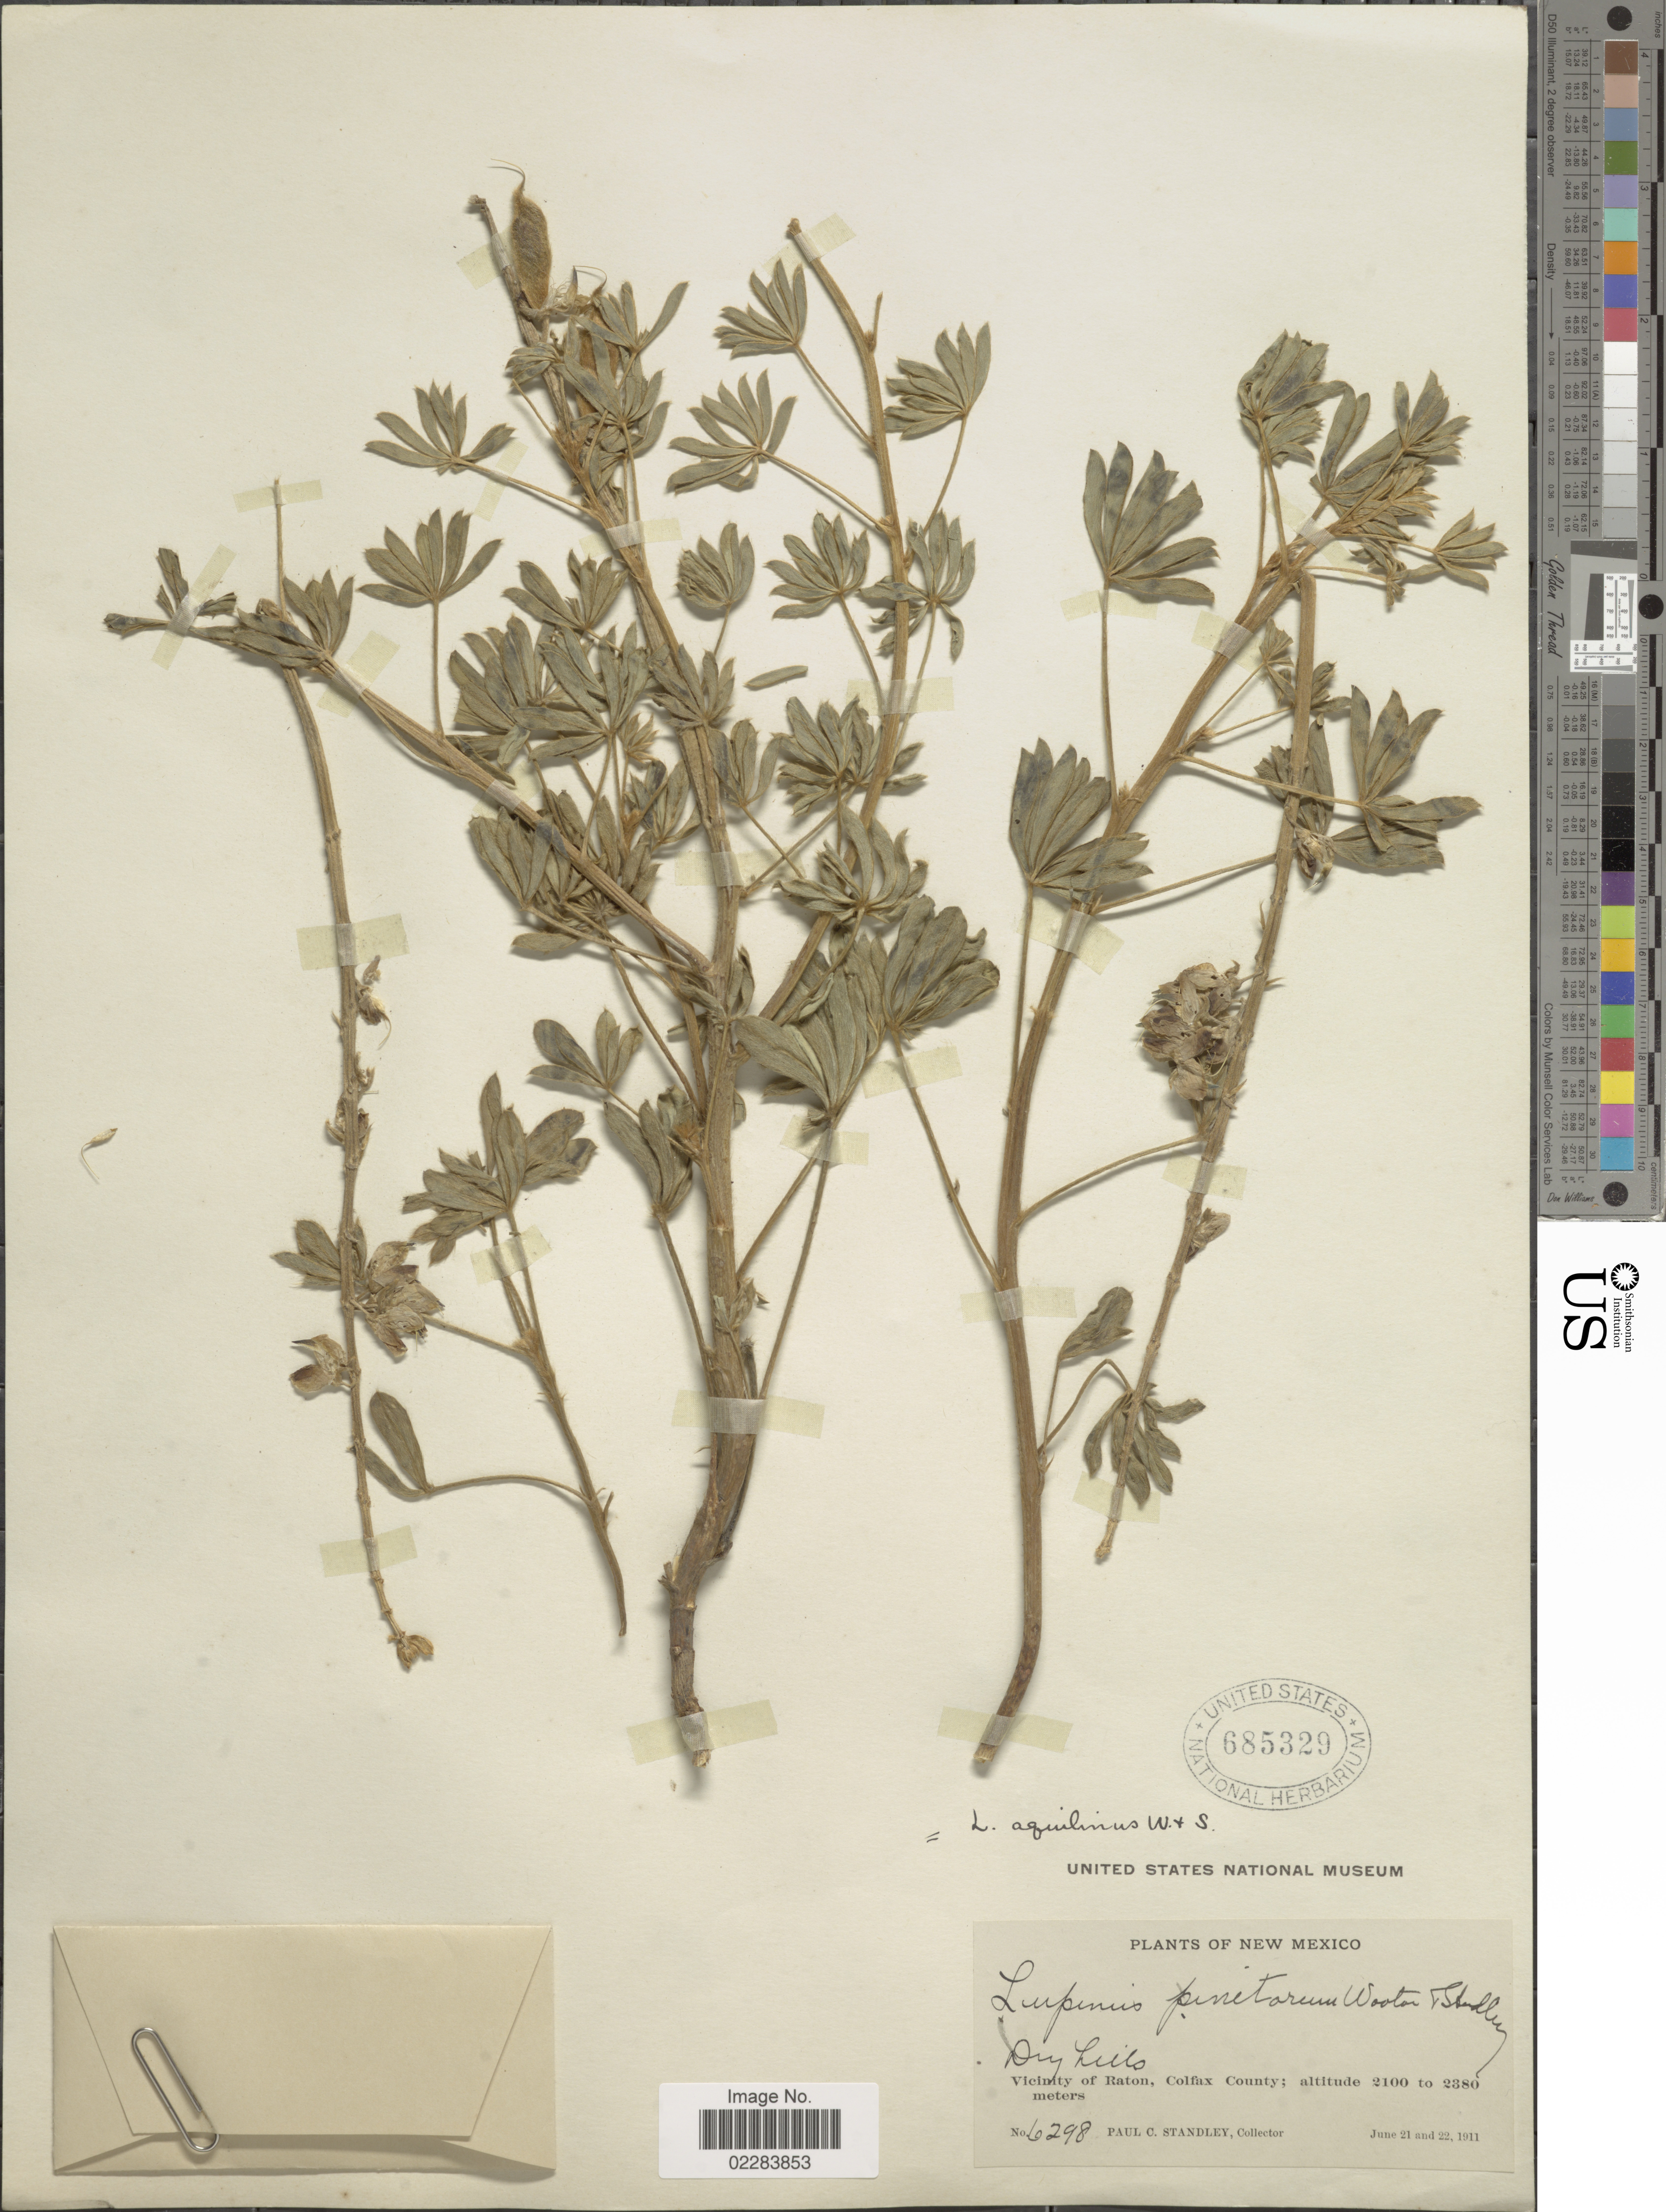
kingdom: Plantae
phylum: Tracheophyta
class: Magnoliopsida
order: Fabales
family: Fabaceae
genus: Lupinus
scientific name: Lupinus aquilinus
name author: Wooton & Standl.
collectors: P. C. Standley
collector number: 6298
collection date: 1911-06-21/1911-06-22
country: United States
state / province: New Mexico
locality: Dry hills. Vicinity of Raton, Colfax County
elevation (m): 200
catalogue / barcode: US 685329